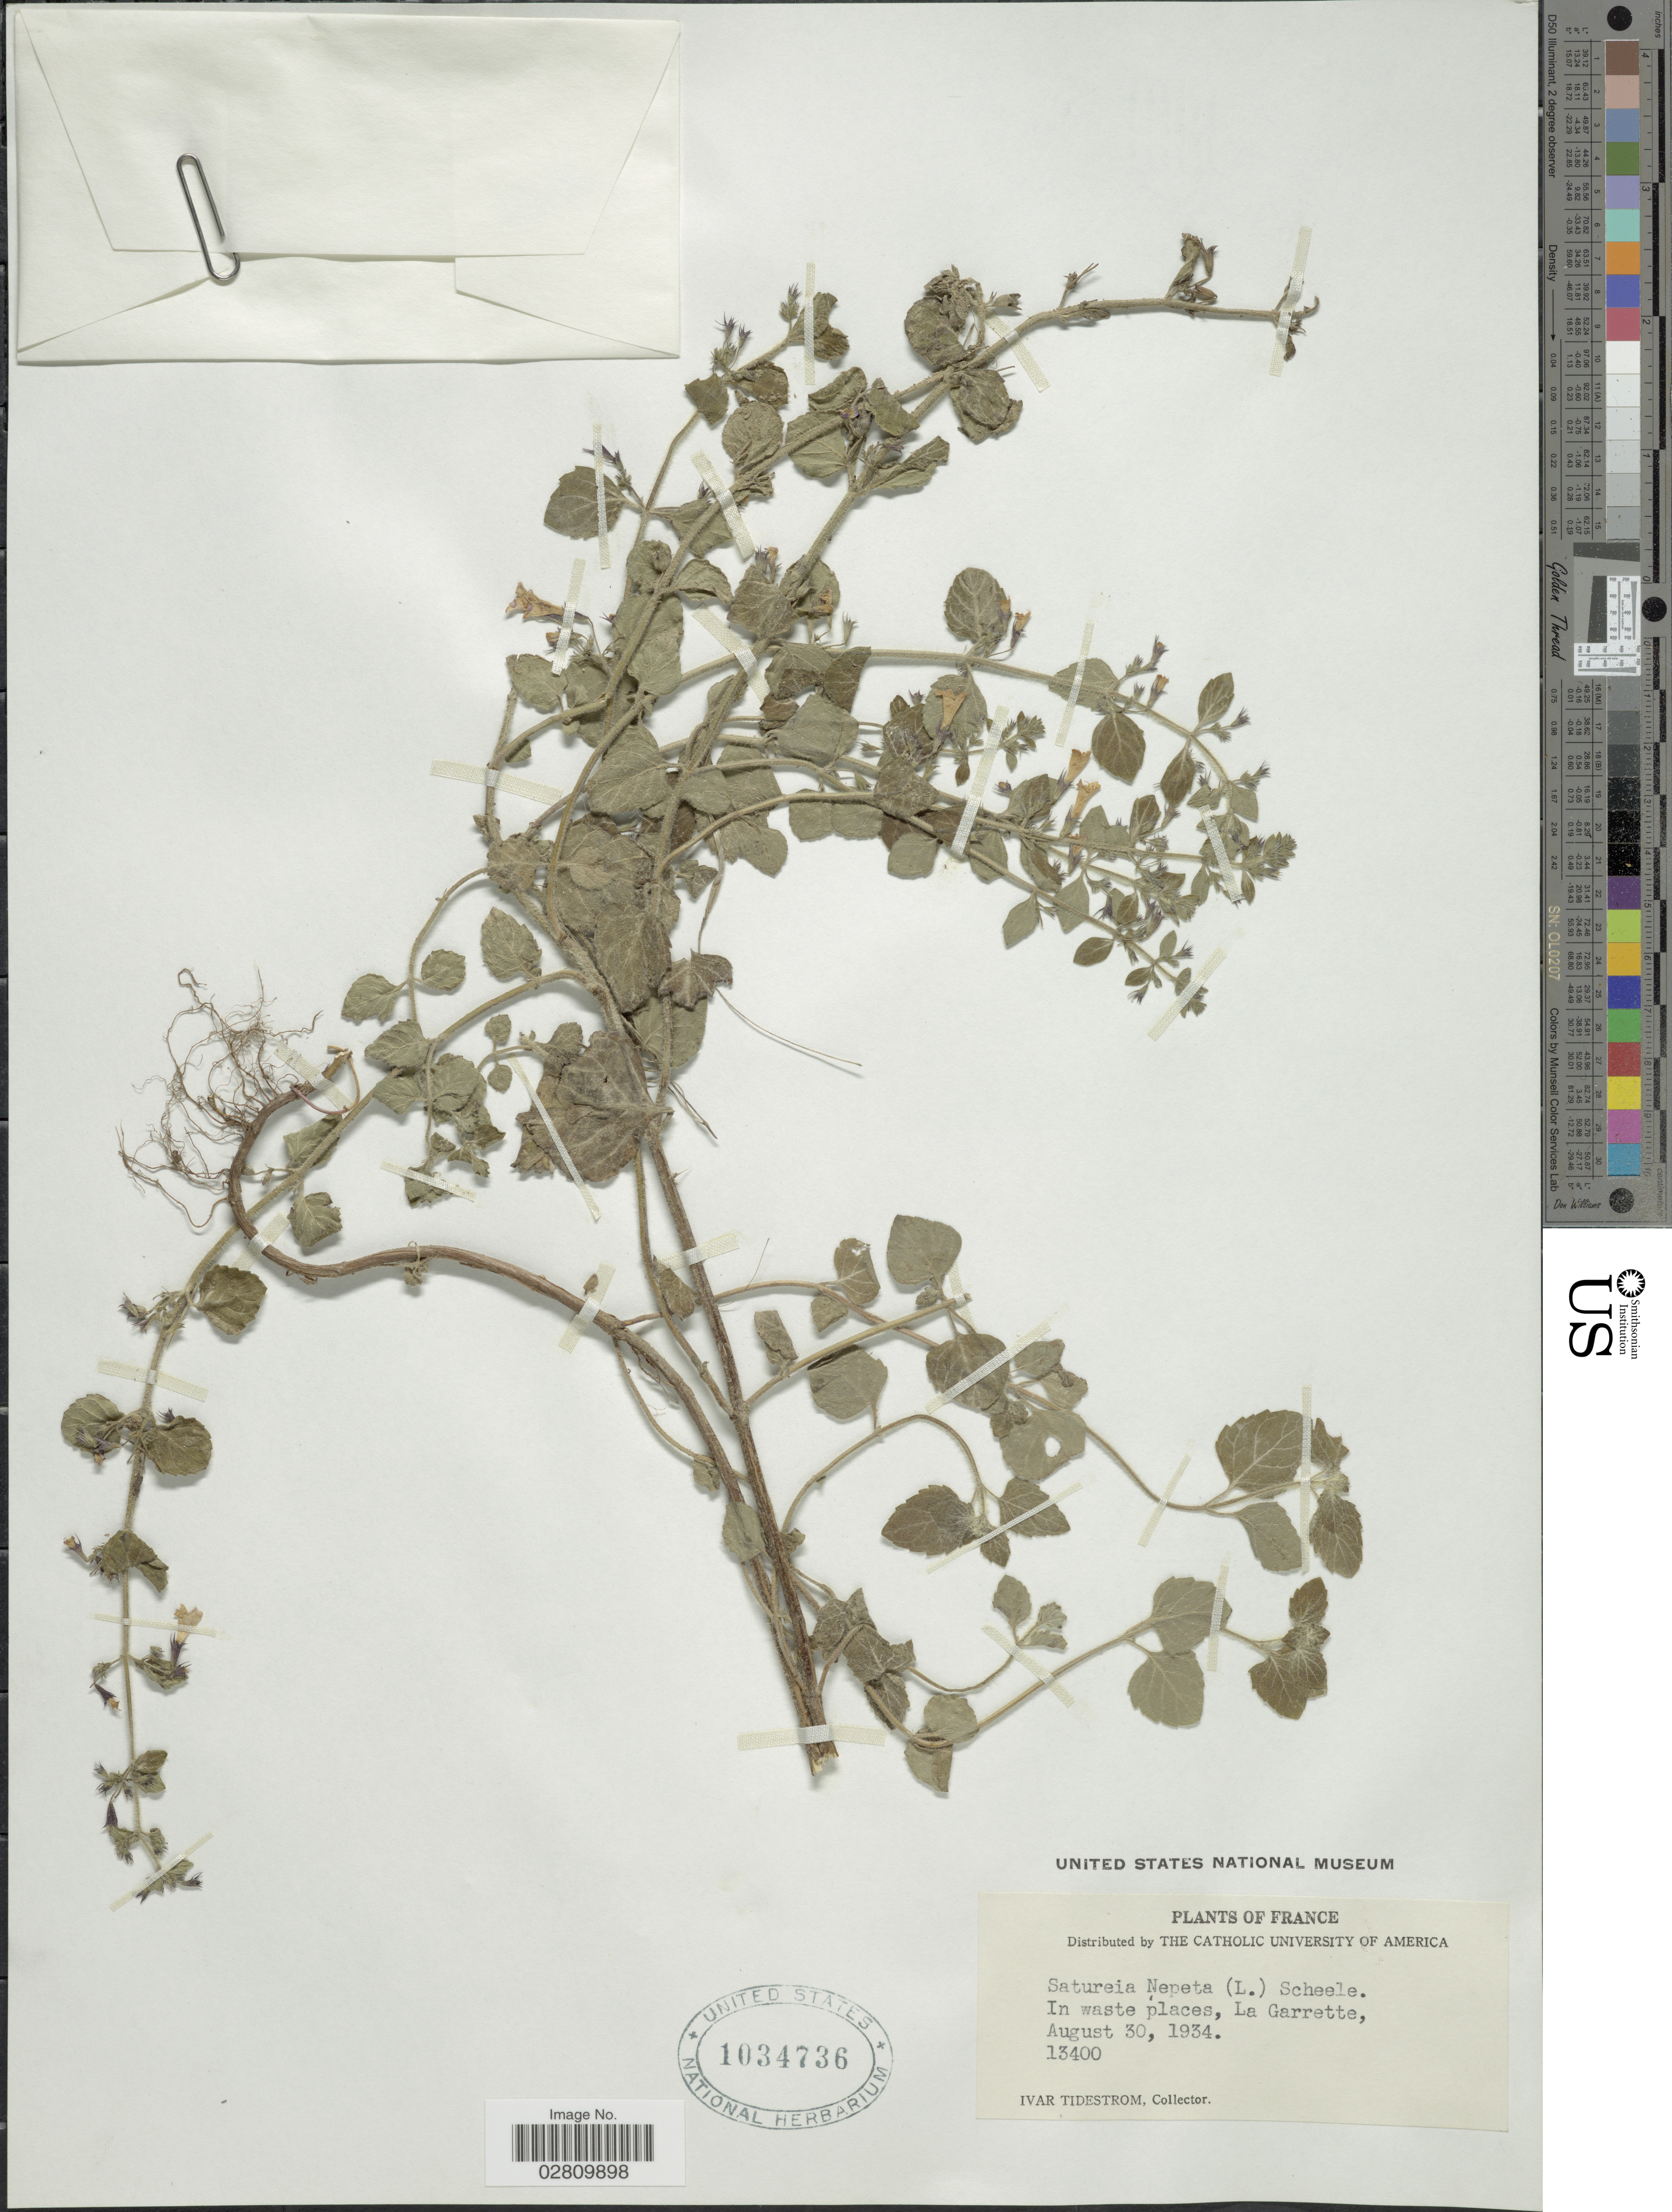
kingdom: Plantae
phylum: Tracheophyta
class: Magnoliopsida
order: Lamiales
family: Lamiaceae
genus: Clinopodium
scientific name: Clinopodium nepeta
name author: (L.) Kuntze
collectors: I. F. Tidestrom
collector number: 13400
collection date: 1934-08-30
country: France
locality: In waste places, La Garrette.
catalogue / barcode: US 1034736